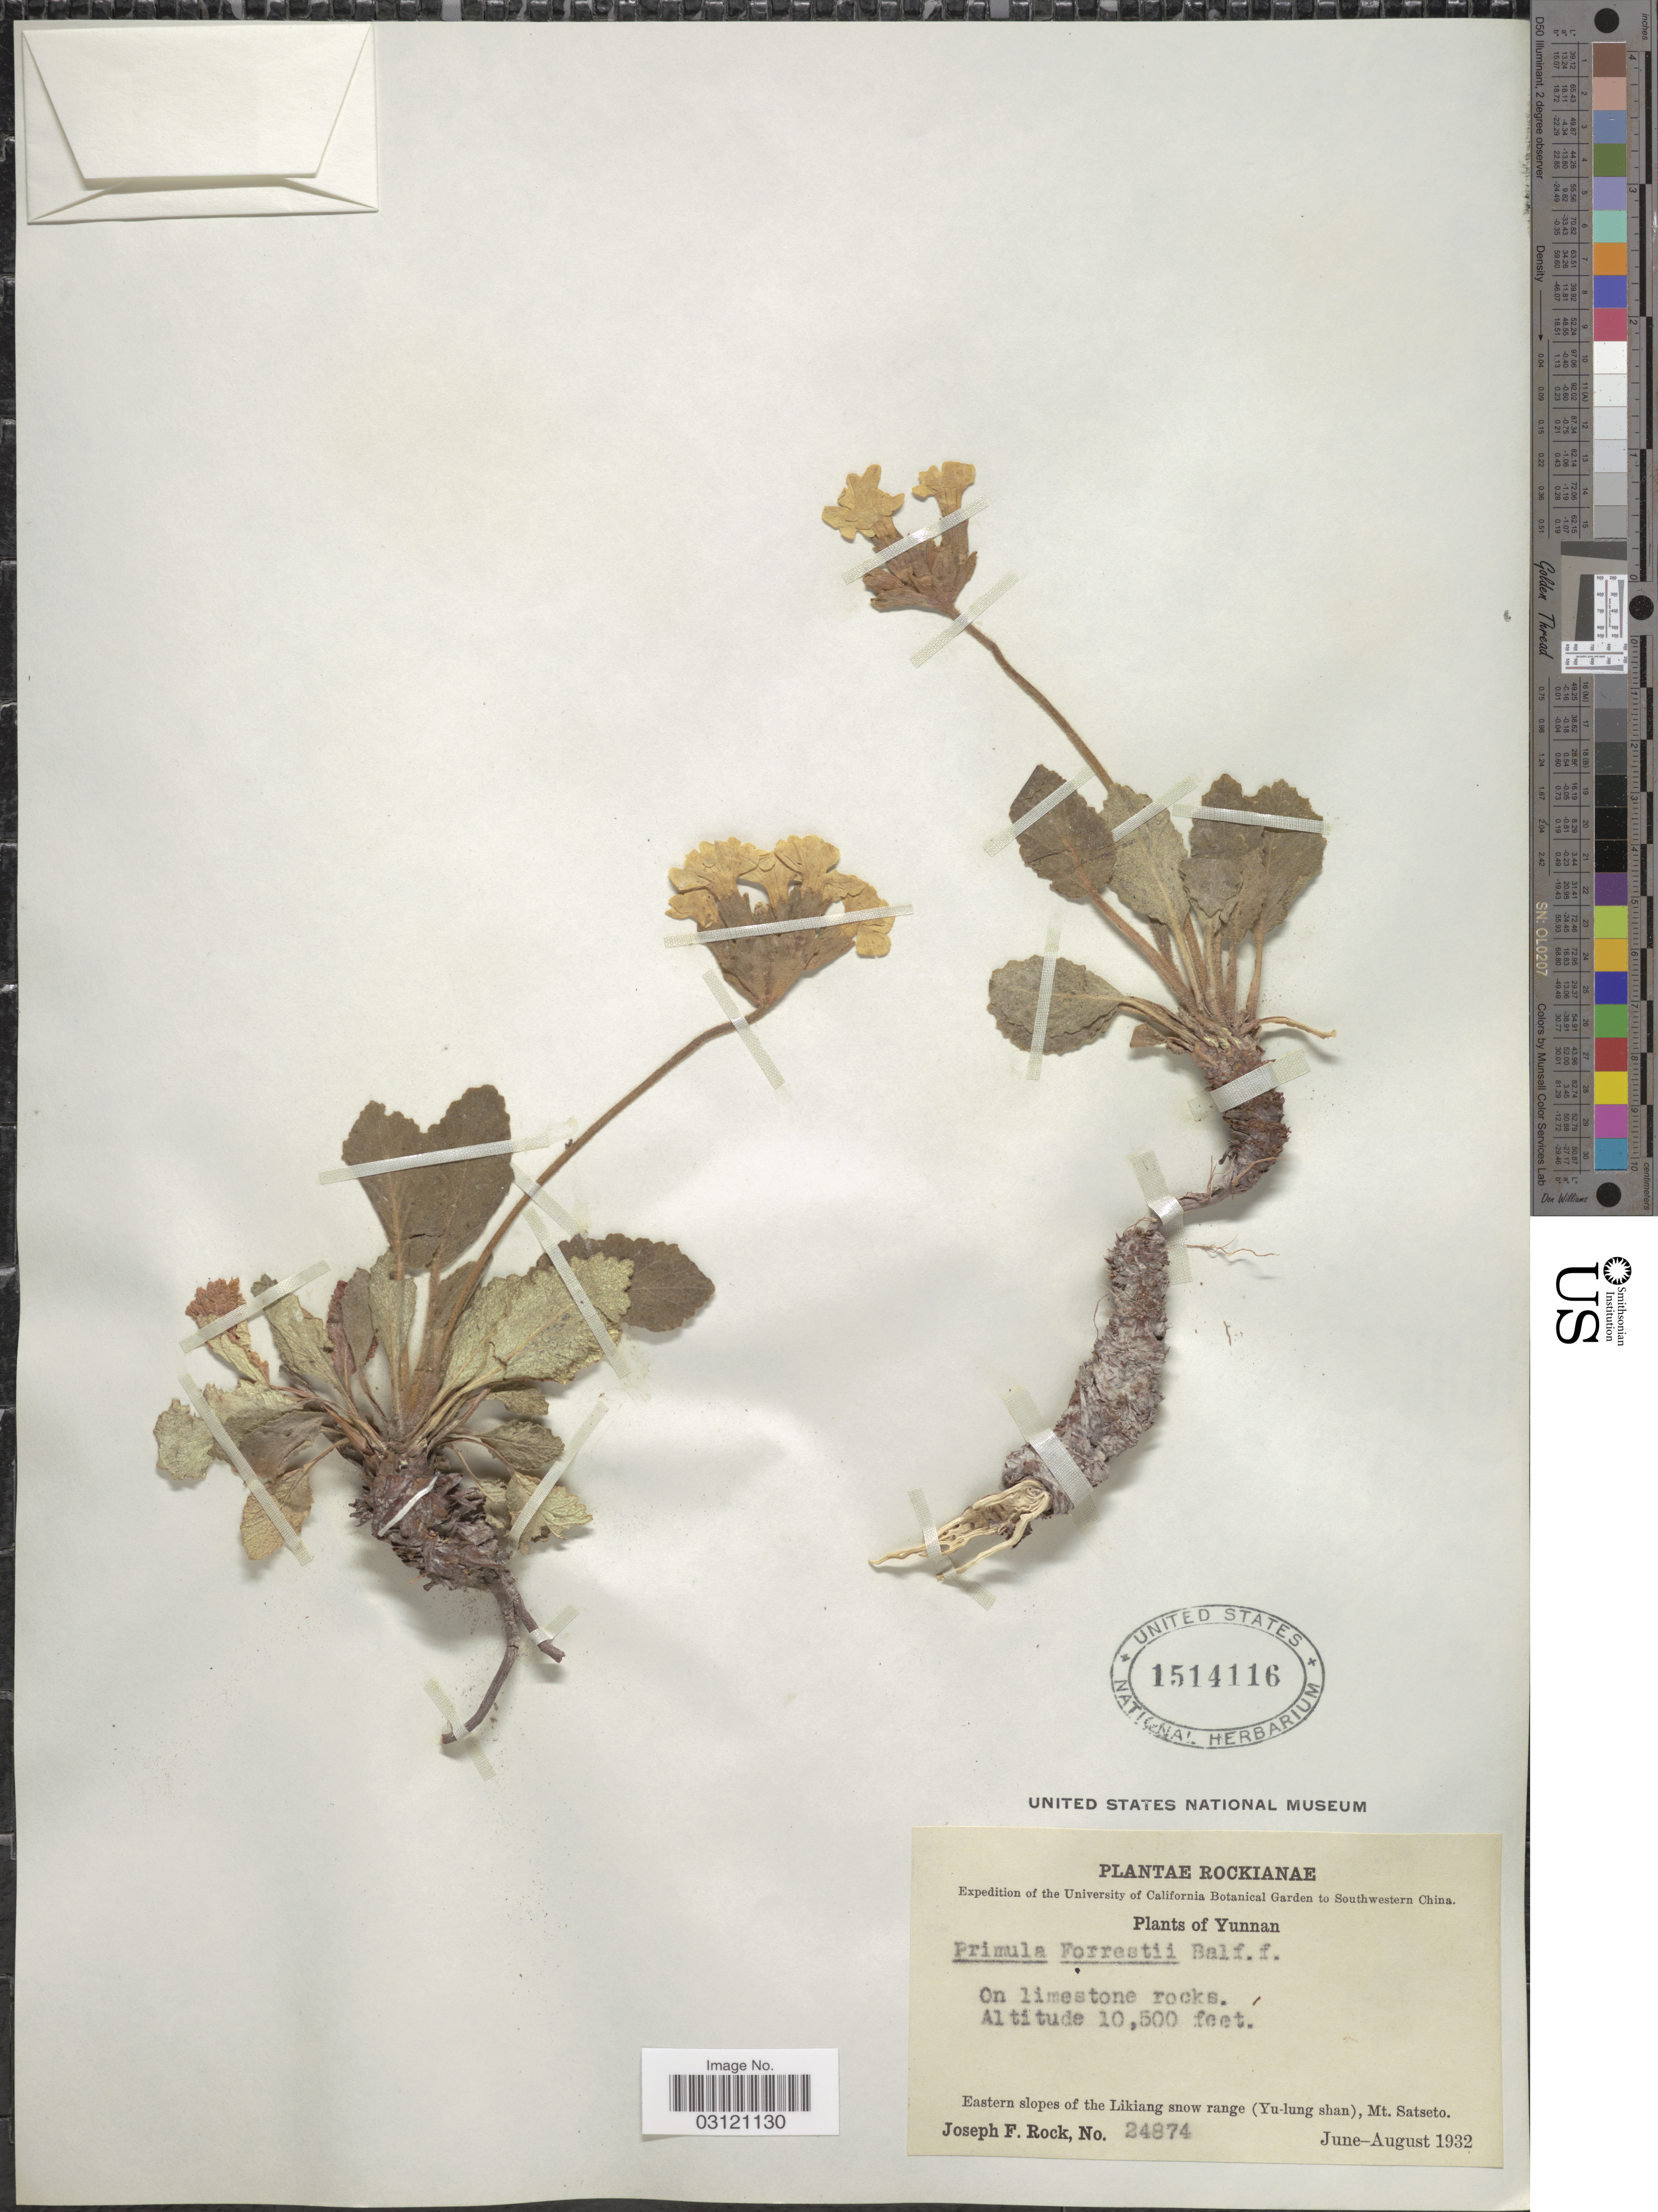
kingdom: Plantae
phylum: Tracheophyta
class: Magnoliopsida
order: Ericales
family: Primulaceae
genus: Primula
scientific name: Primula forrestii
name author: Balf. f. in Forrest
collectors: J. F. Rock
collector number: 24874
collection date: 1932-06/1932-08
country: China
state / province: Yunnan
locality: Southwestern China. Eastern slopes of the Likiang snow range (Yu-lung shan), Mt. Satseto.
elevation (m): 3200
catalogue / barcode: US 1514116